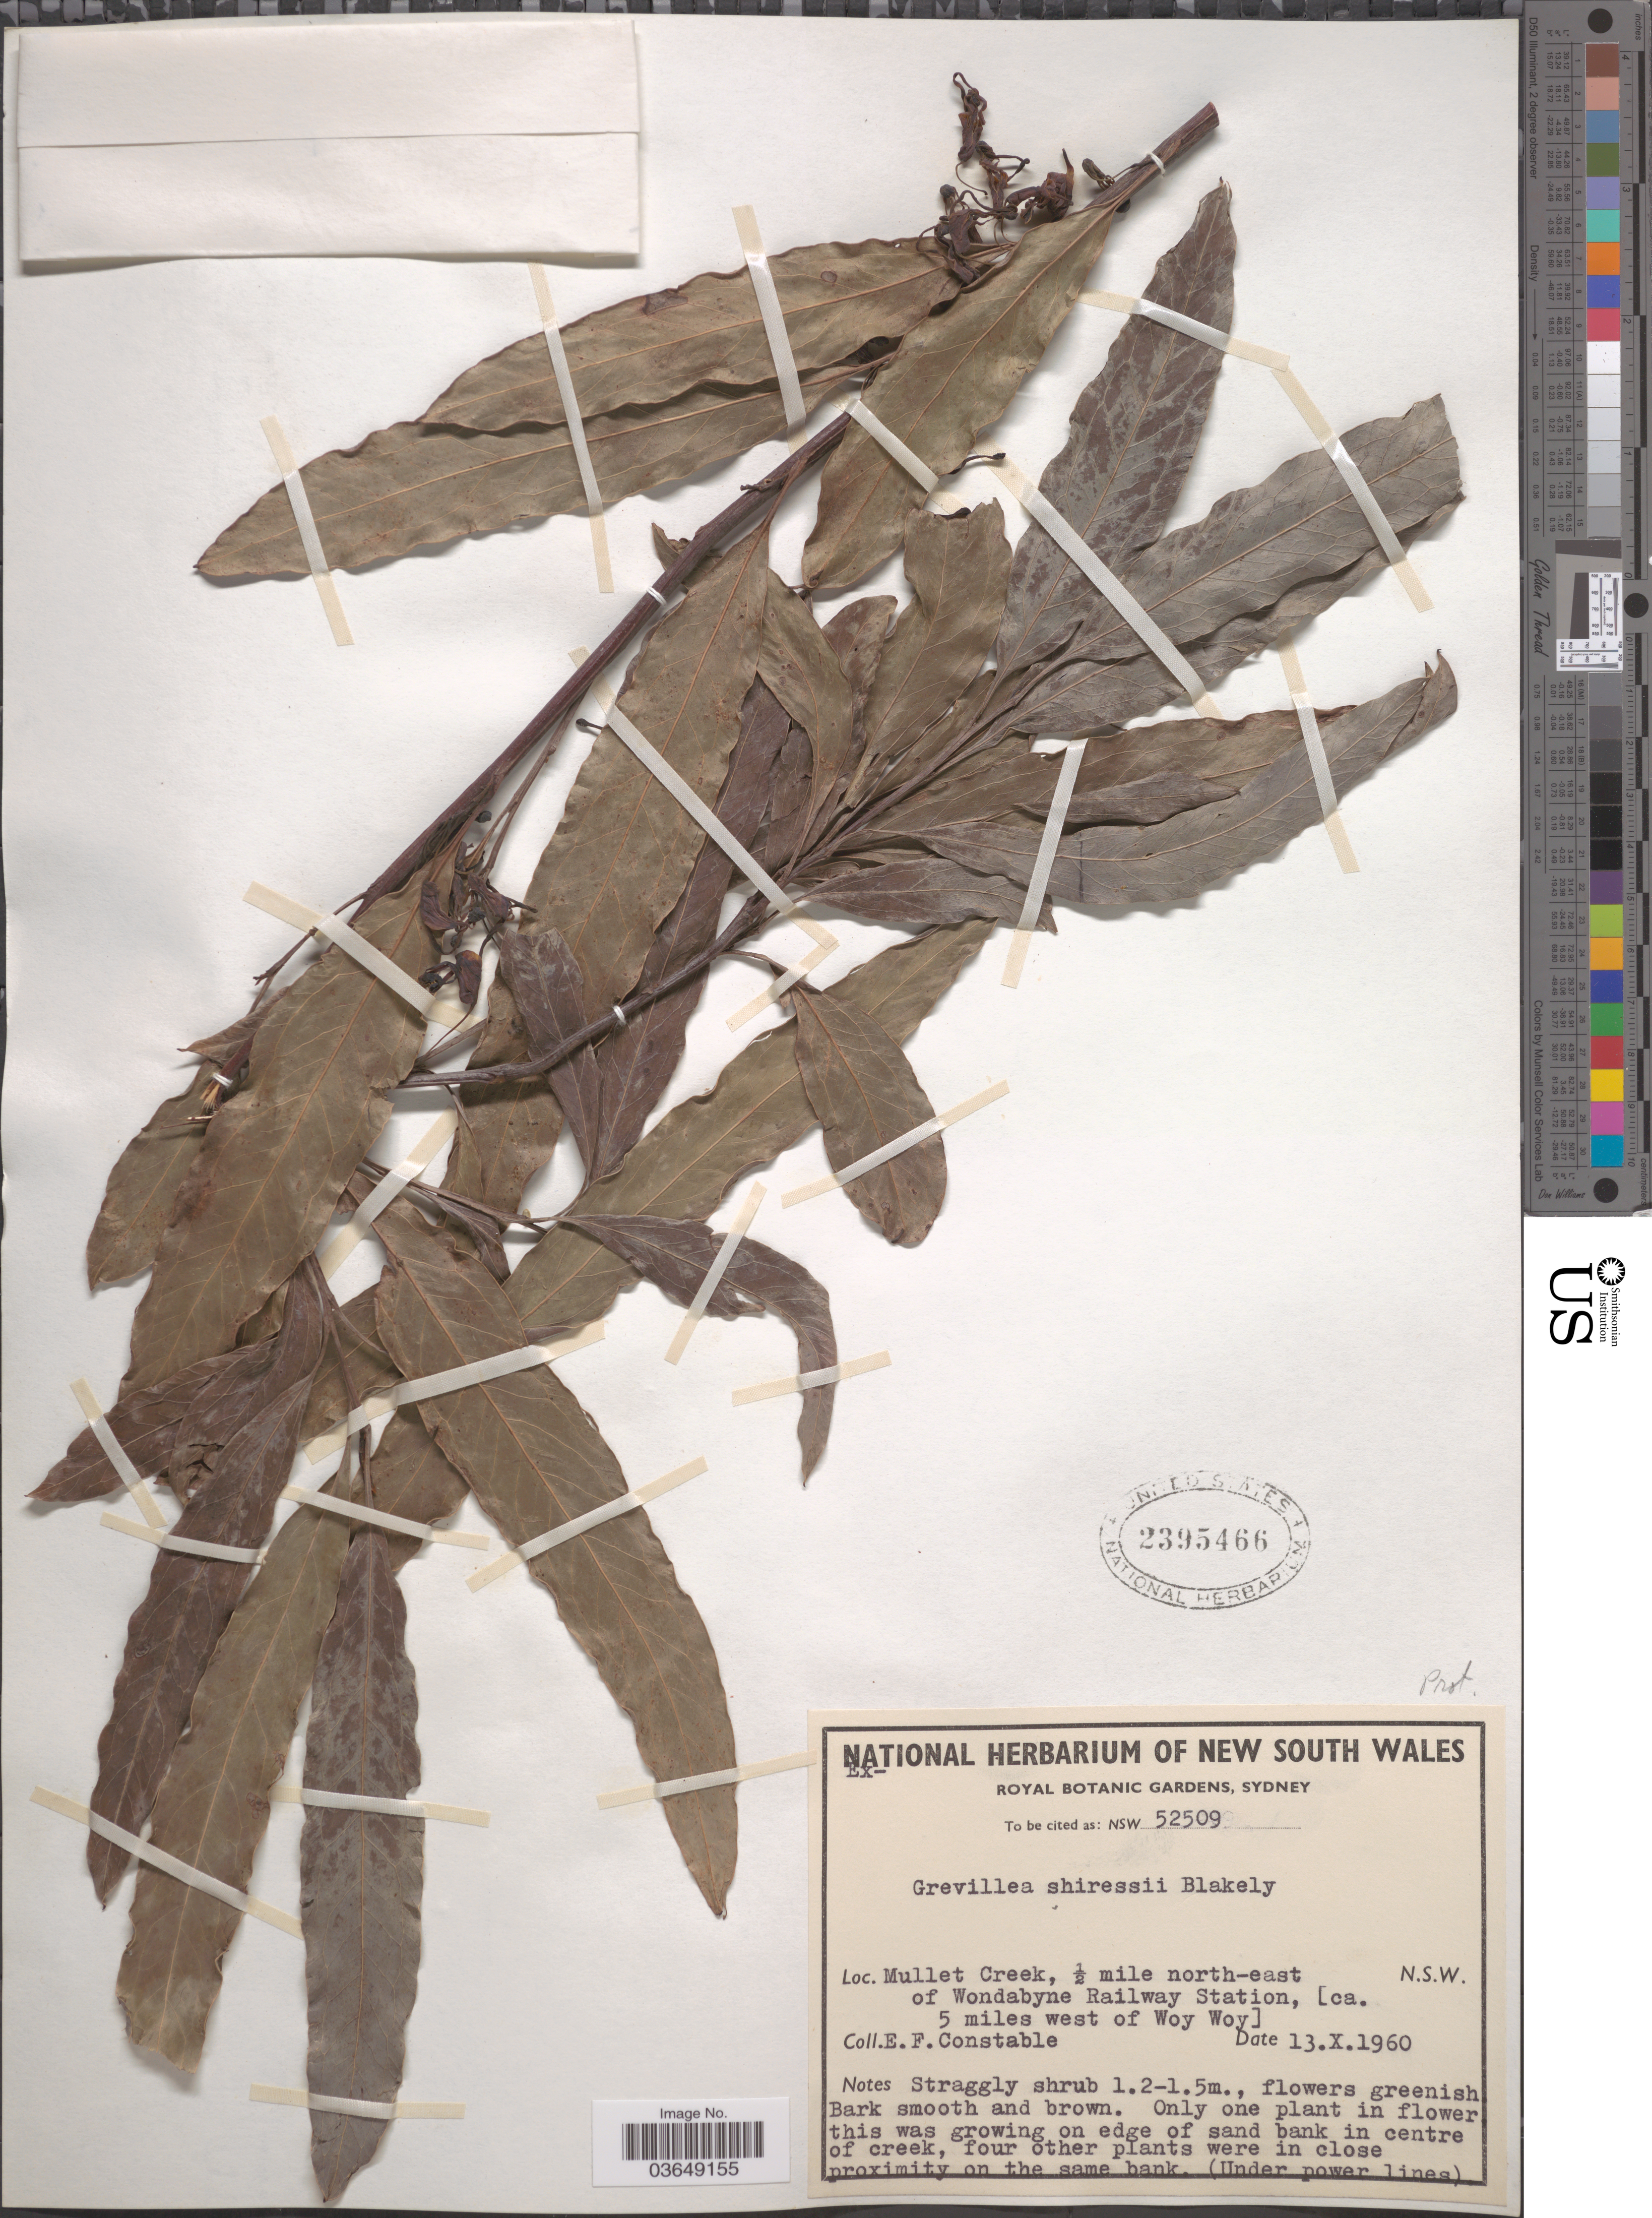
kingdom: Plantae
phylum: Tracheophyta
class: Magnoliopsida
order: Proteales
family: Proteaceae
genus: Grevillea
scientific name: Grevillea shiressii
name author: Blakely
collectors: E. F. Constable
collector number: NSW52509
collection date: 1960-10-13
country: Australia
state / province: New South Wales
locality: Mullet Creek, ½ mile north-east of Wondabyne Railway Station, [ca. 5 miles west of Woy Woy].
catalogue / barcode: US 2395466